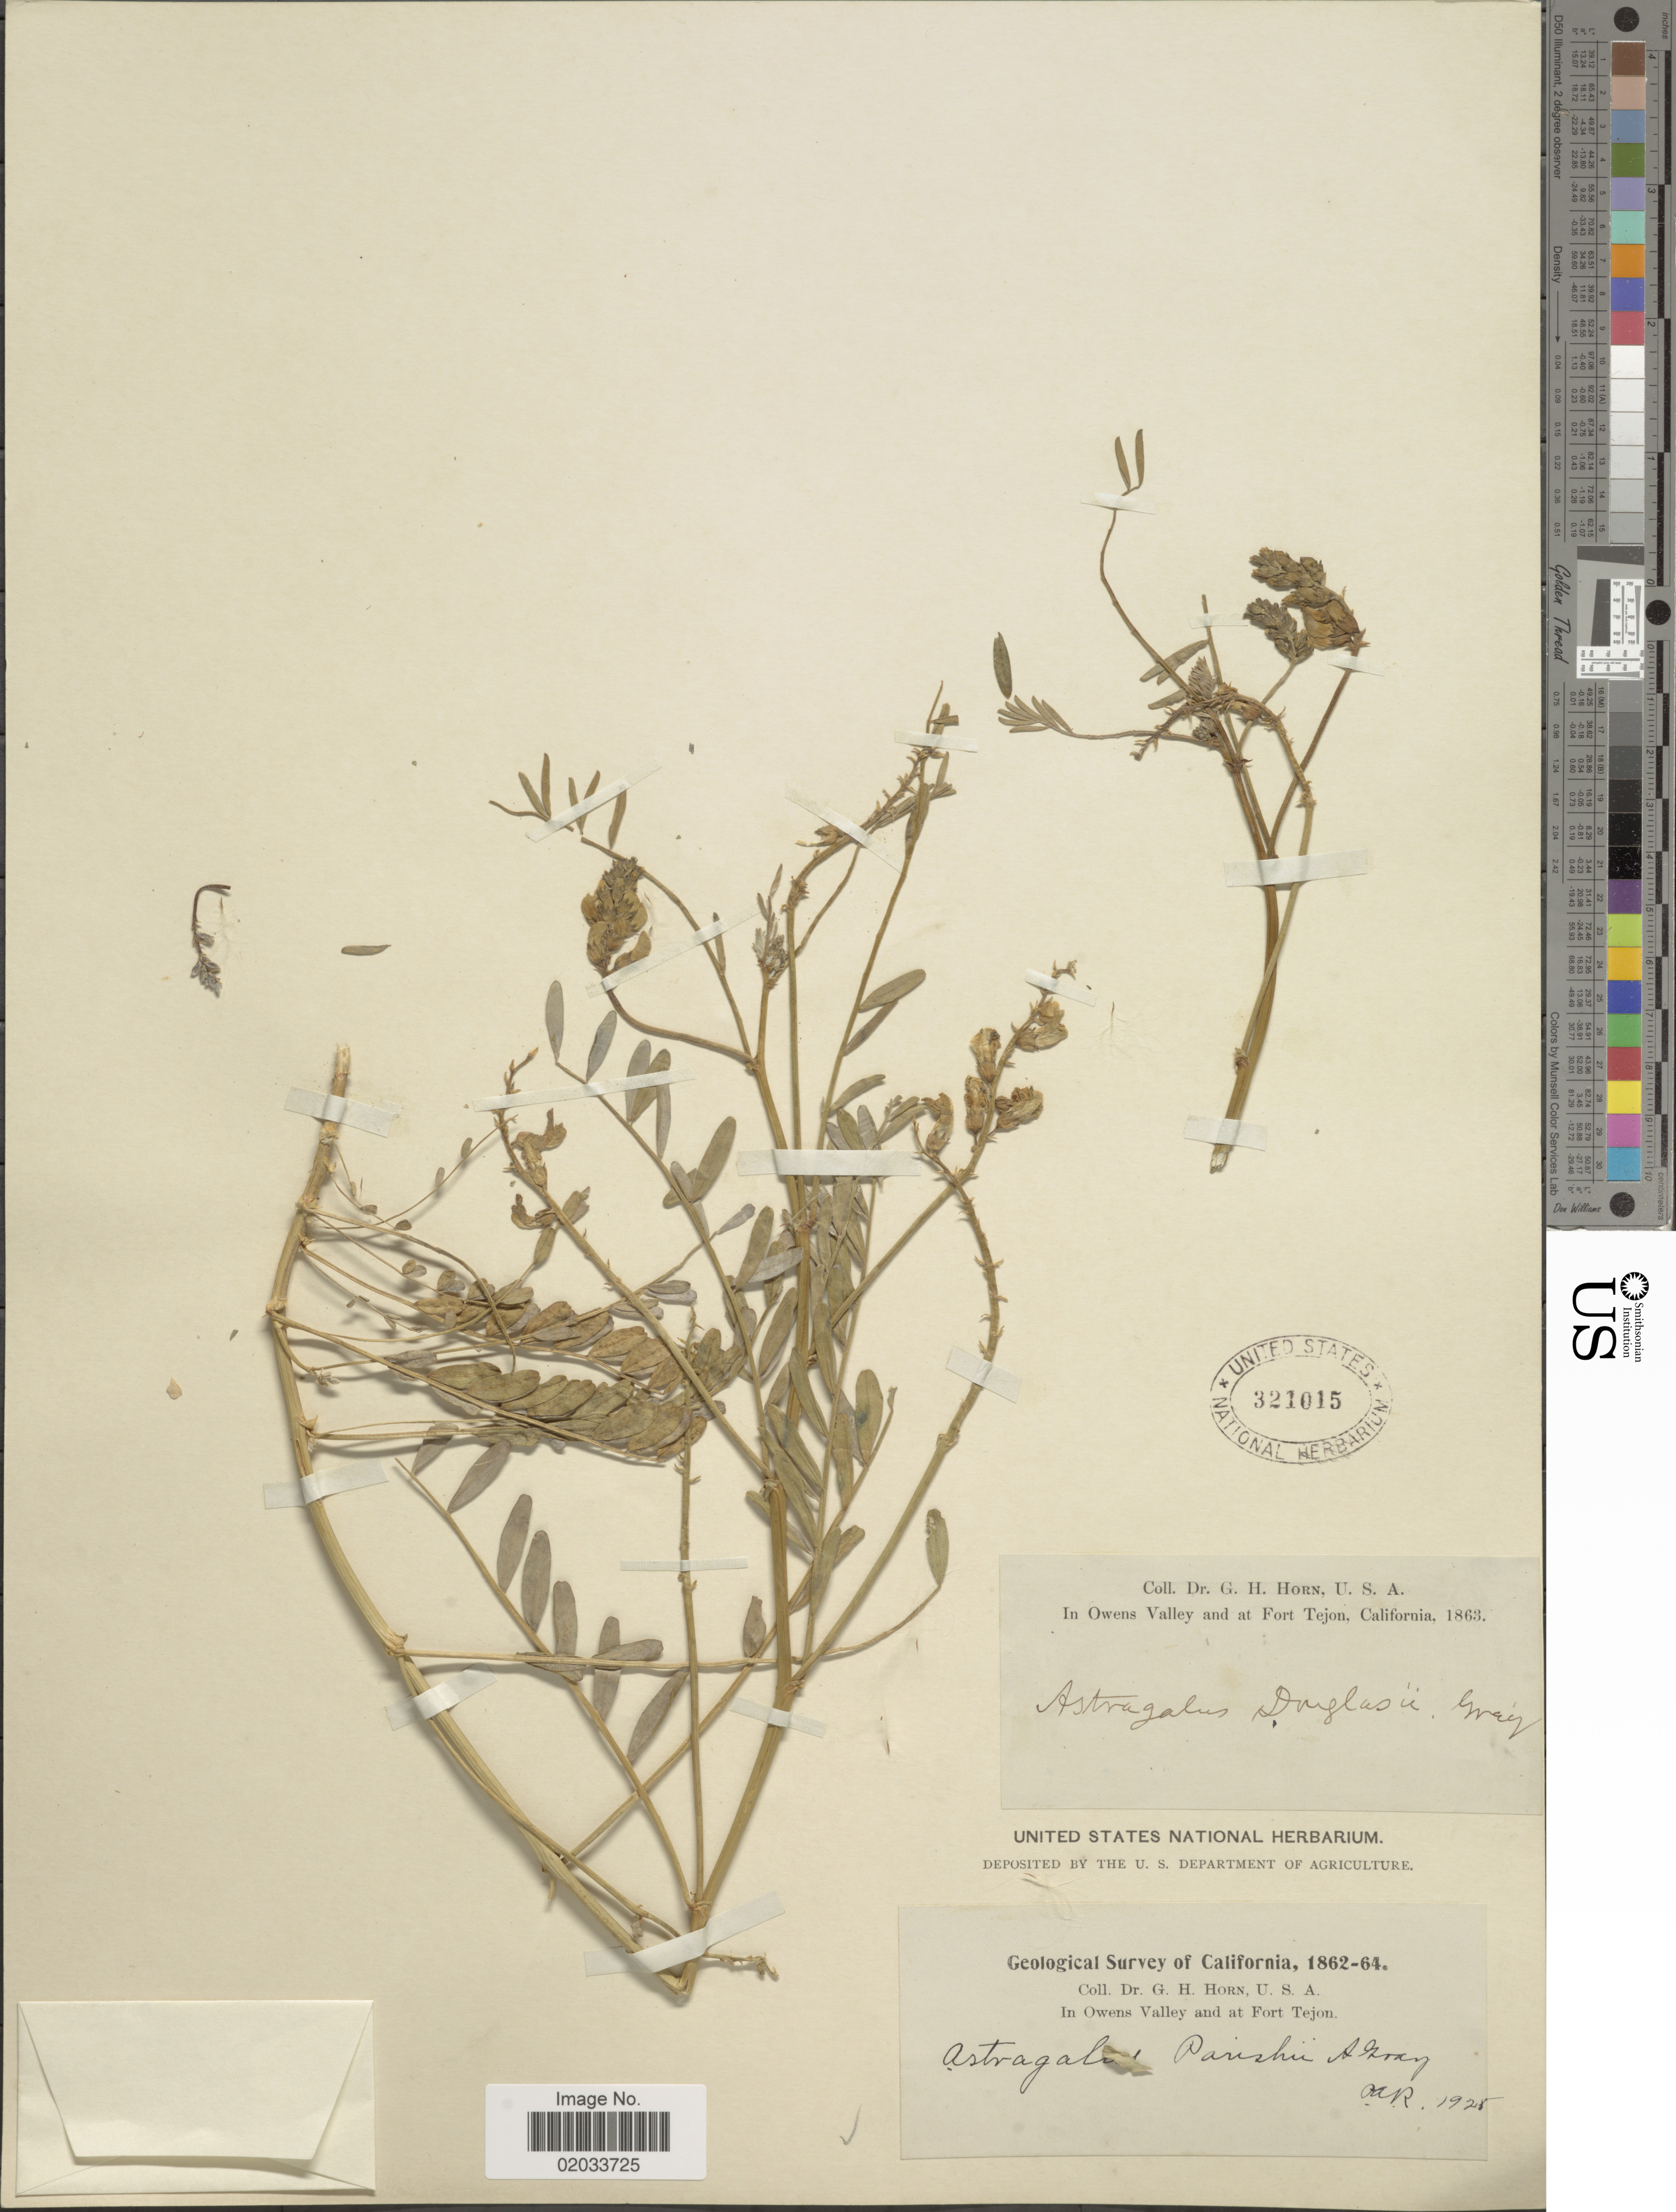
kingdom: Plantae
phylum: Tracheophyta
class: Magnoliopsida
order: Fabales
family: Fabaceae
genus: Astragalus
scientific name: Astragalus parishii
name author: A. Gray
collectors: G. Horn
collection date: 1862/1864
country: United States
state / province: California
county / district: Kern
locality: In Owens Valley and at Fort Tejon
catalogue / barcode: US 321015